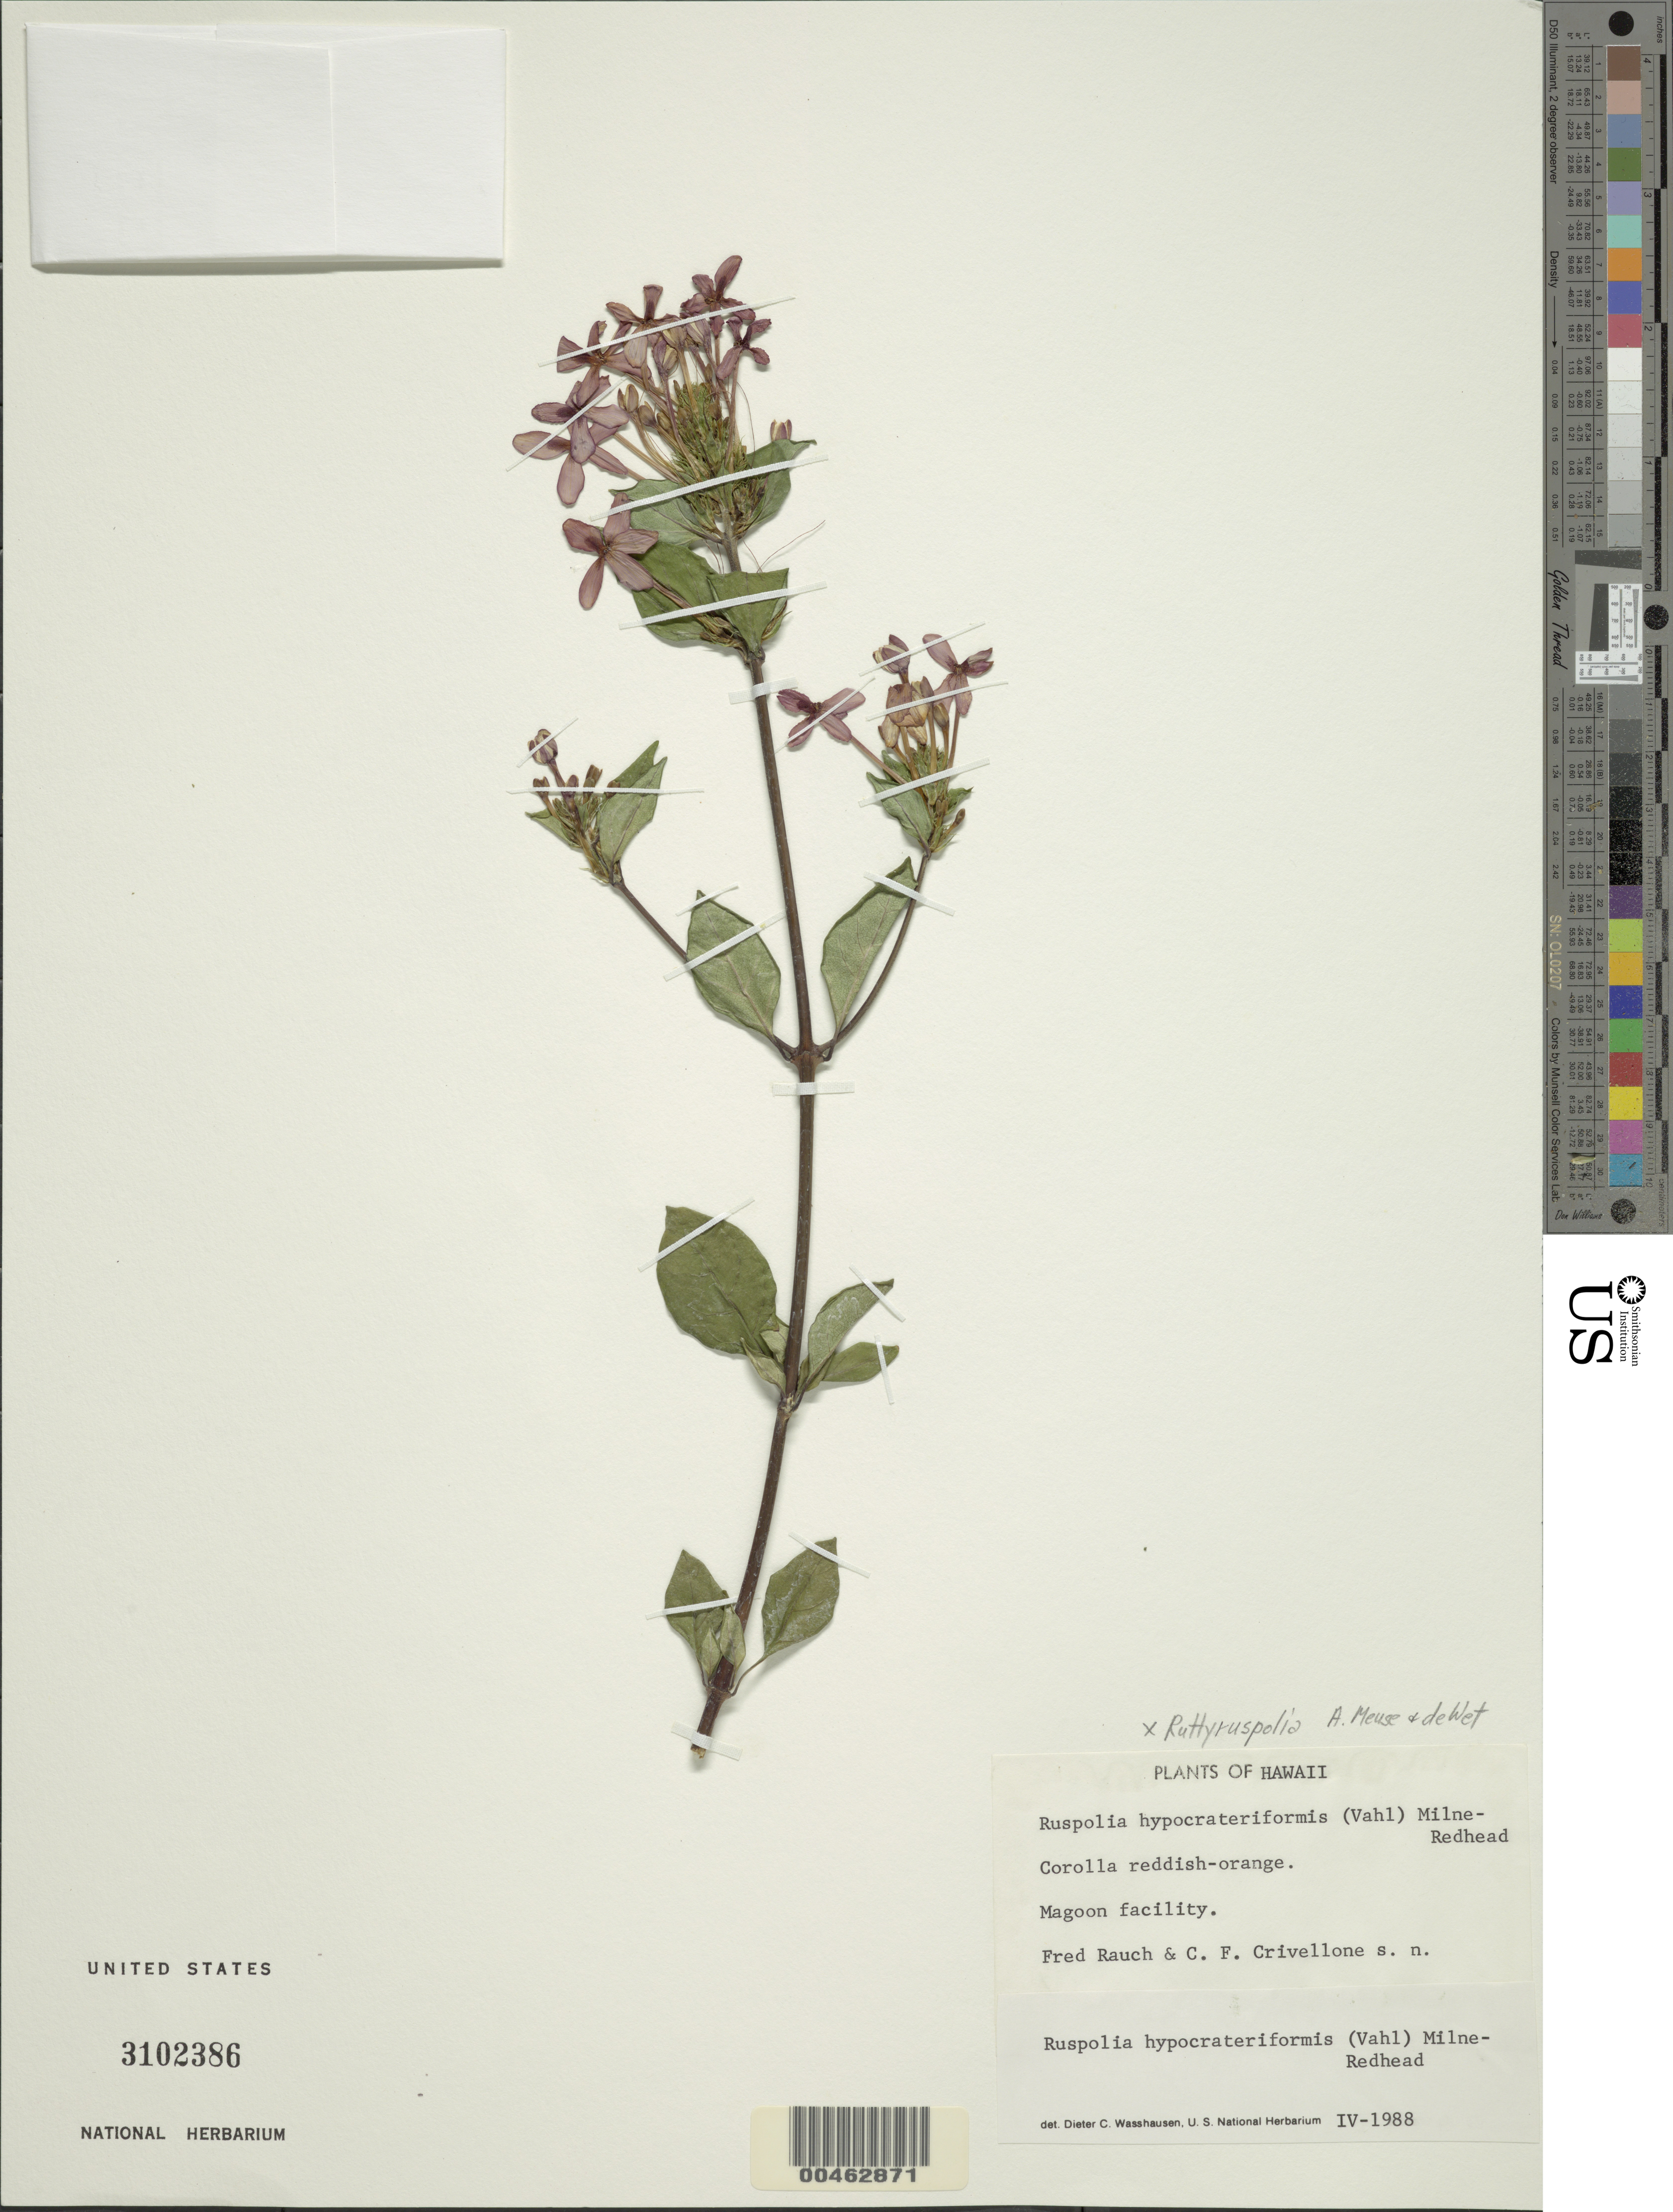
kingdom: Plantae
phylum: Tracheophyta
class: Magnoliopsida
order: Lamiales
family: Acanthaceae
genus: Ruspolia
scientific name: Ruspolia hypocrateriformis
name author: Milne-Redh.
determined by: Wasshausen, Dieter C., (BOT), Smithsonian Institution - National Museum of Natural History (UNITED STATES)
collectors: F. Rauch & C. Crivellone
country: United States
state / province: Hawaii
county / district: Honolulu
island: Oahu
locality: Magoon facility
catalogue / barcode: US 3102386